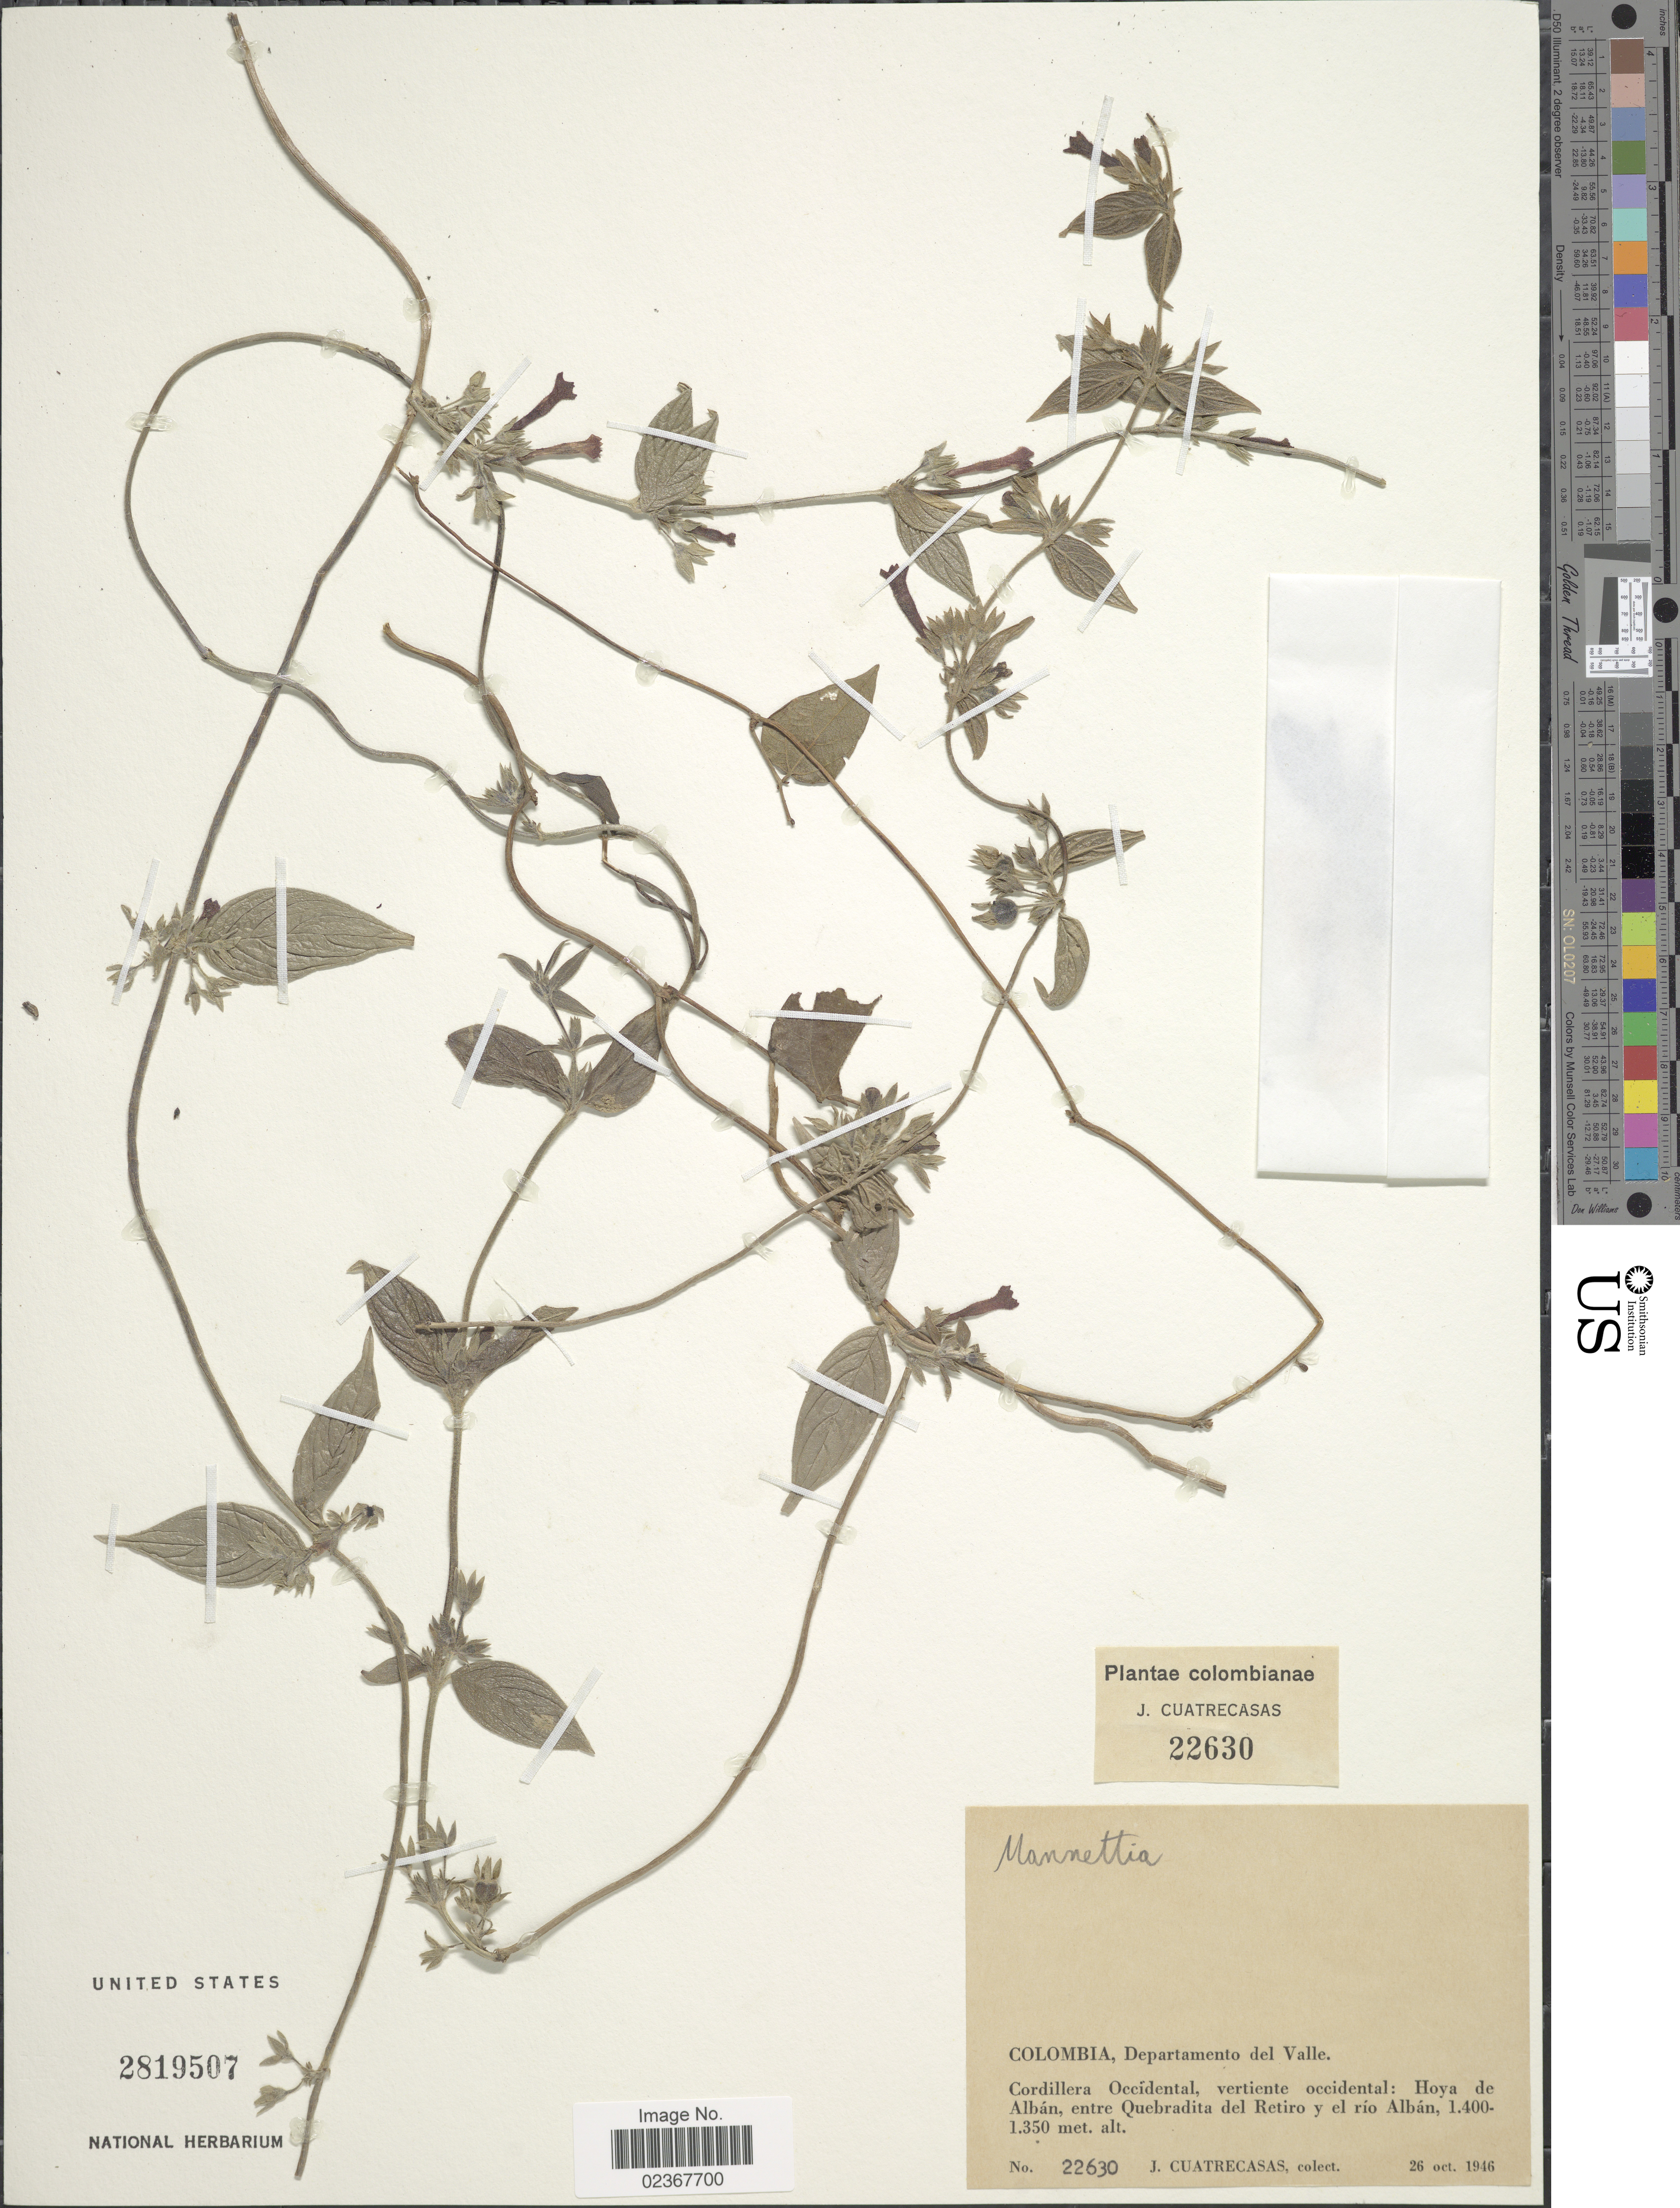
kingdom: Plantae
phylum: Tracheophyta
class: Magnoliopsida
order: Gentianales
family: Rubiaceae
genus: Manettia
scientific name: Manettia sp.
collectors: J. Cuatrecasas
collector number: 22630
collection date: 1946-10-26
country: Colombia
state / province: Valle del Cauca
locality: Departamento del Valle, Cordillera Occidental, vertiente occidental: Hoya de Albán, entre Quebradita del Retiro y el río Albán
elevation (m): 1350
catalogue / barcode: US 2819507